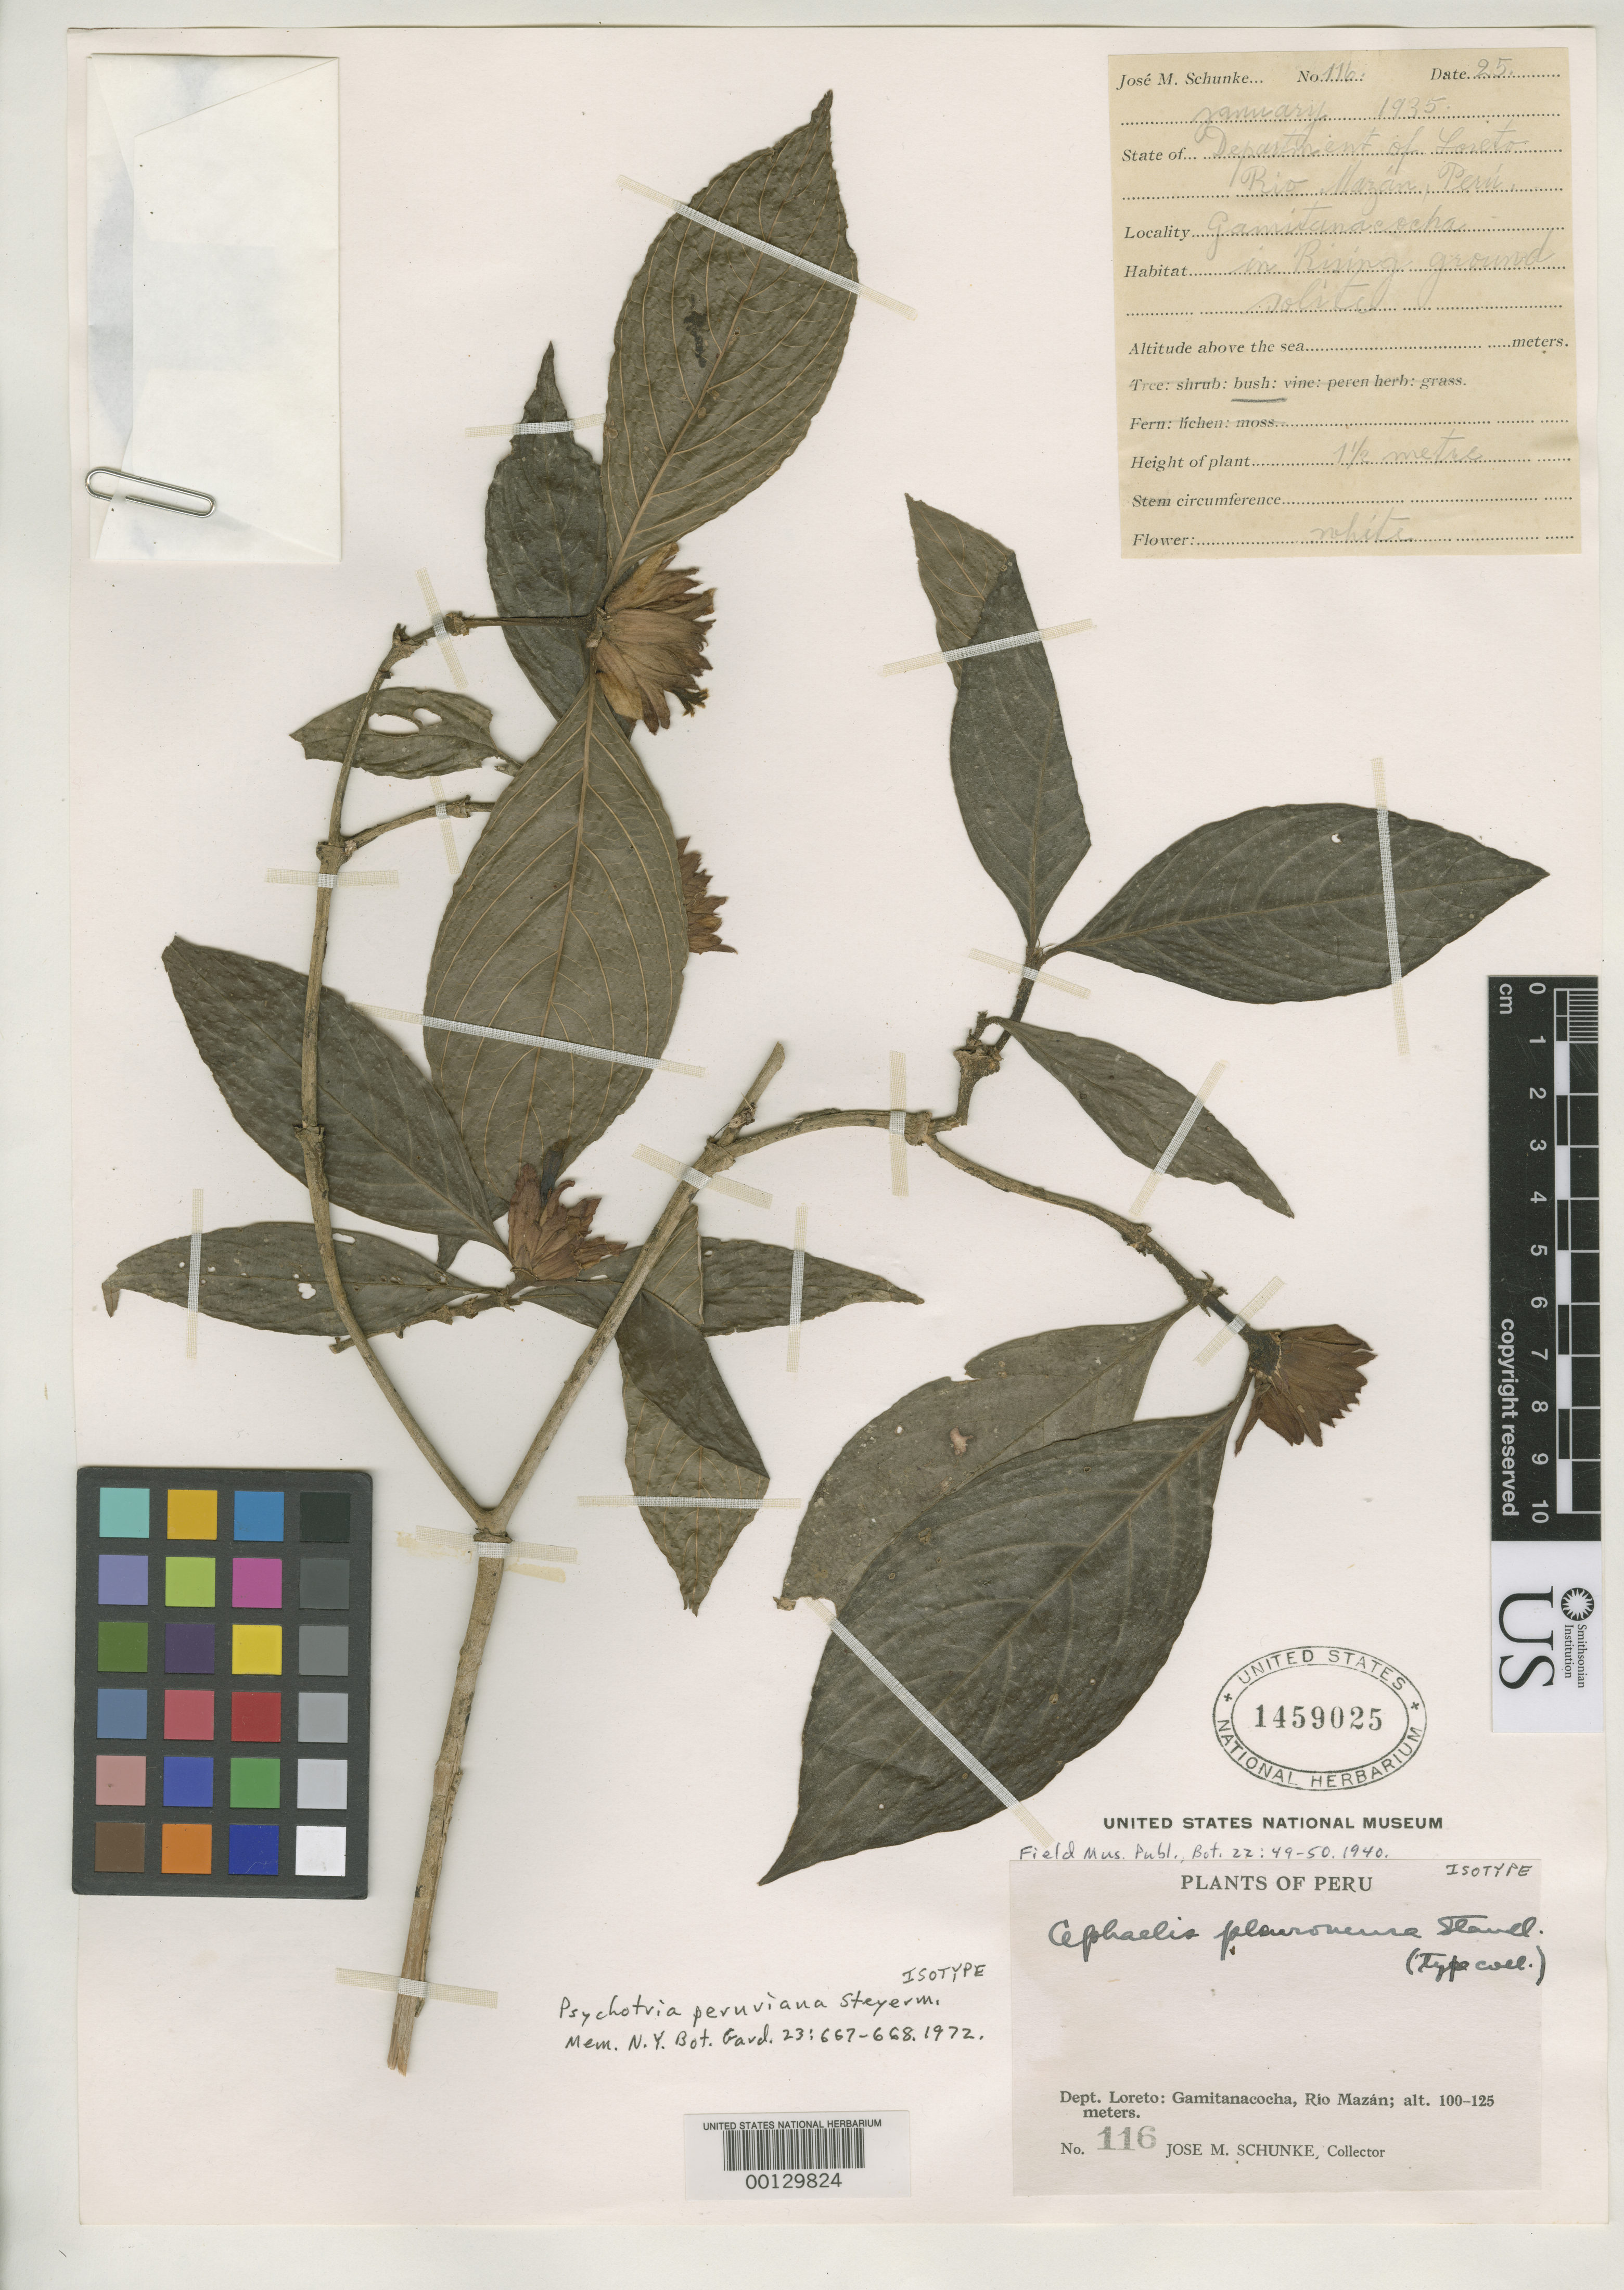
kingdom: Plantae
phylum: Tracheophyta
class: Magnoliopsida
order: Gentianales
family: Rubiaceae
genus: Cephaelis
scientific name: Cephaelis phaneroneura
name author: Standl.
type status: Isotype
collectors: J. M. Schunke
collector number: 116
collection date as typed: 22 Jan 1935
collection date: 1935-01-22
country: Peru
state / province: Loreto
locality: Gamitanacocha, Rio Mazan.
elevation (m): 100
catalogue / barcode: US 1459025